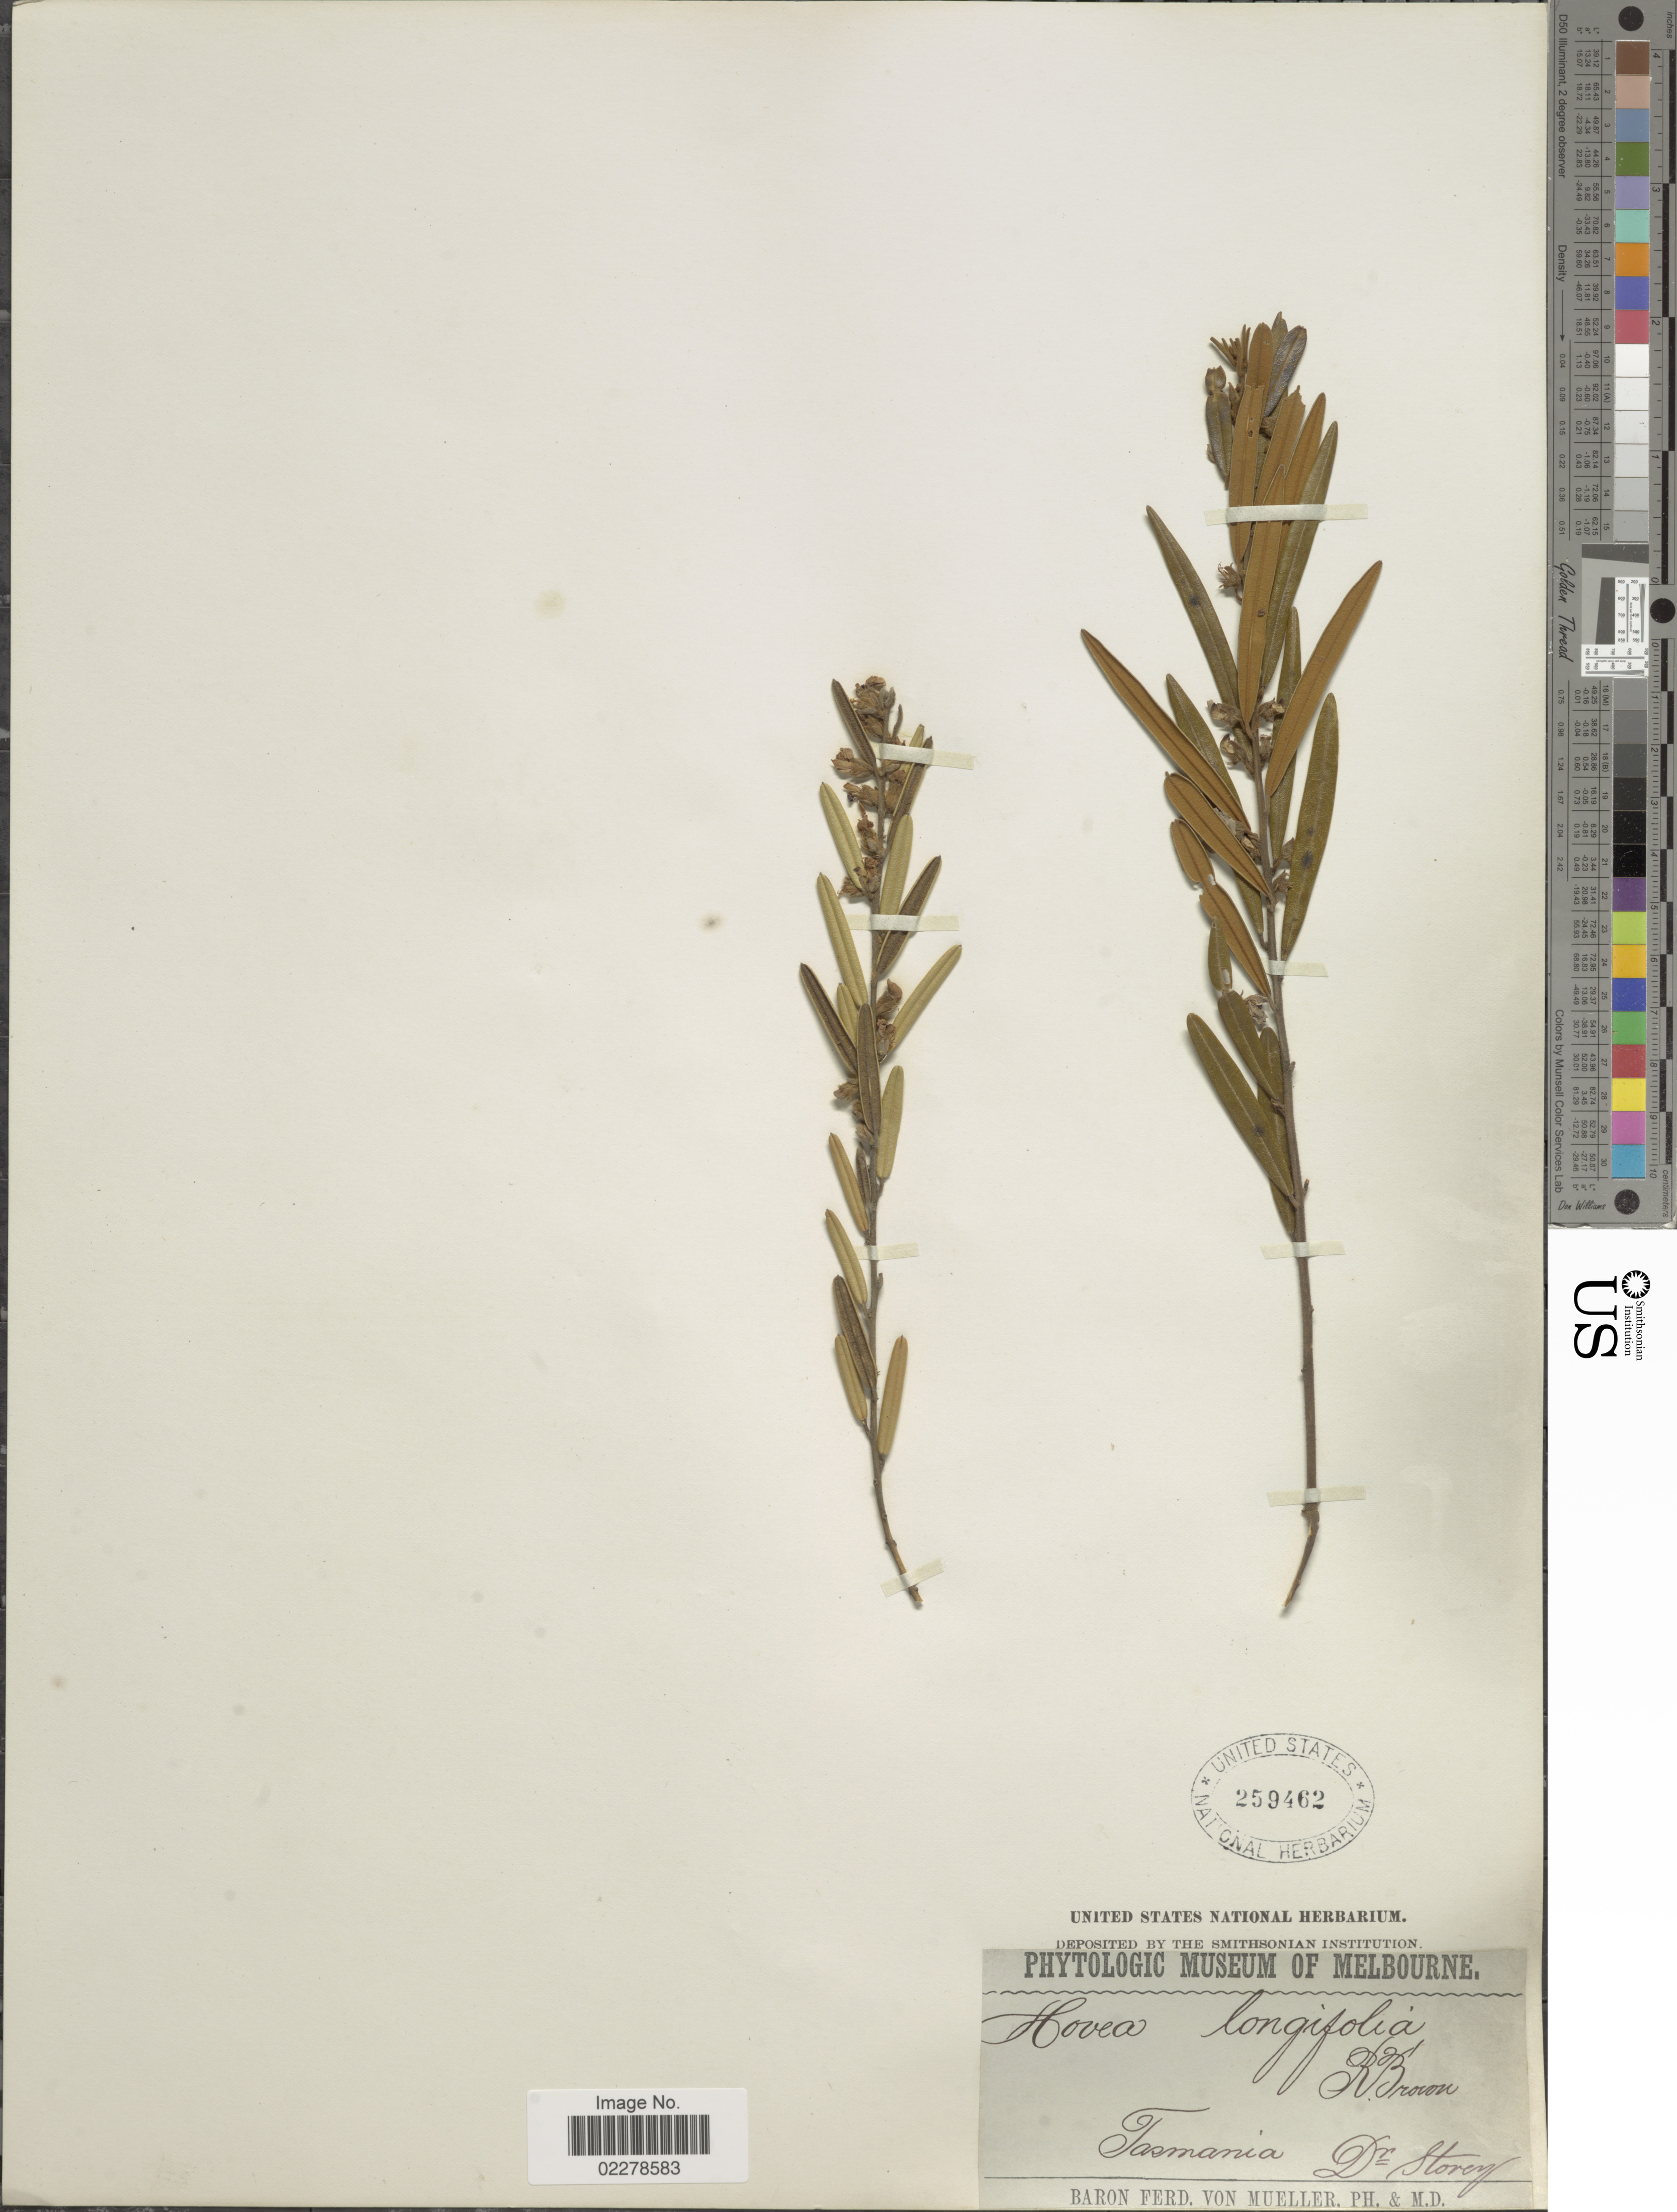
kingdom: Plantae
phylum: Tracheophyta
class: Magnoliopsida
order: Fabales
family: Fabaceae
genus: Hovea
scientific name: Hovea longifolia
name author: R. Br.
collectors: -. Storey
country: Australia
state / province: Tasmania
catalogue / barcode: US 259462